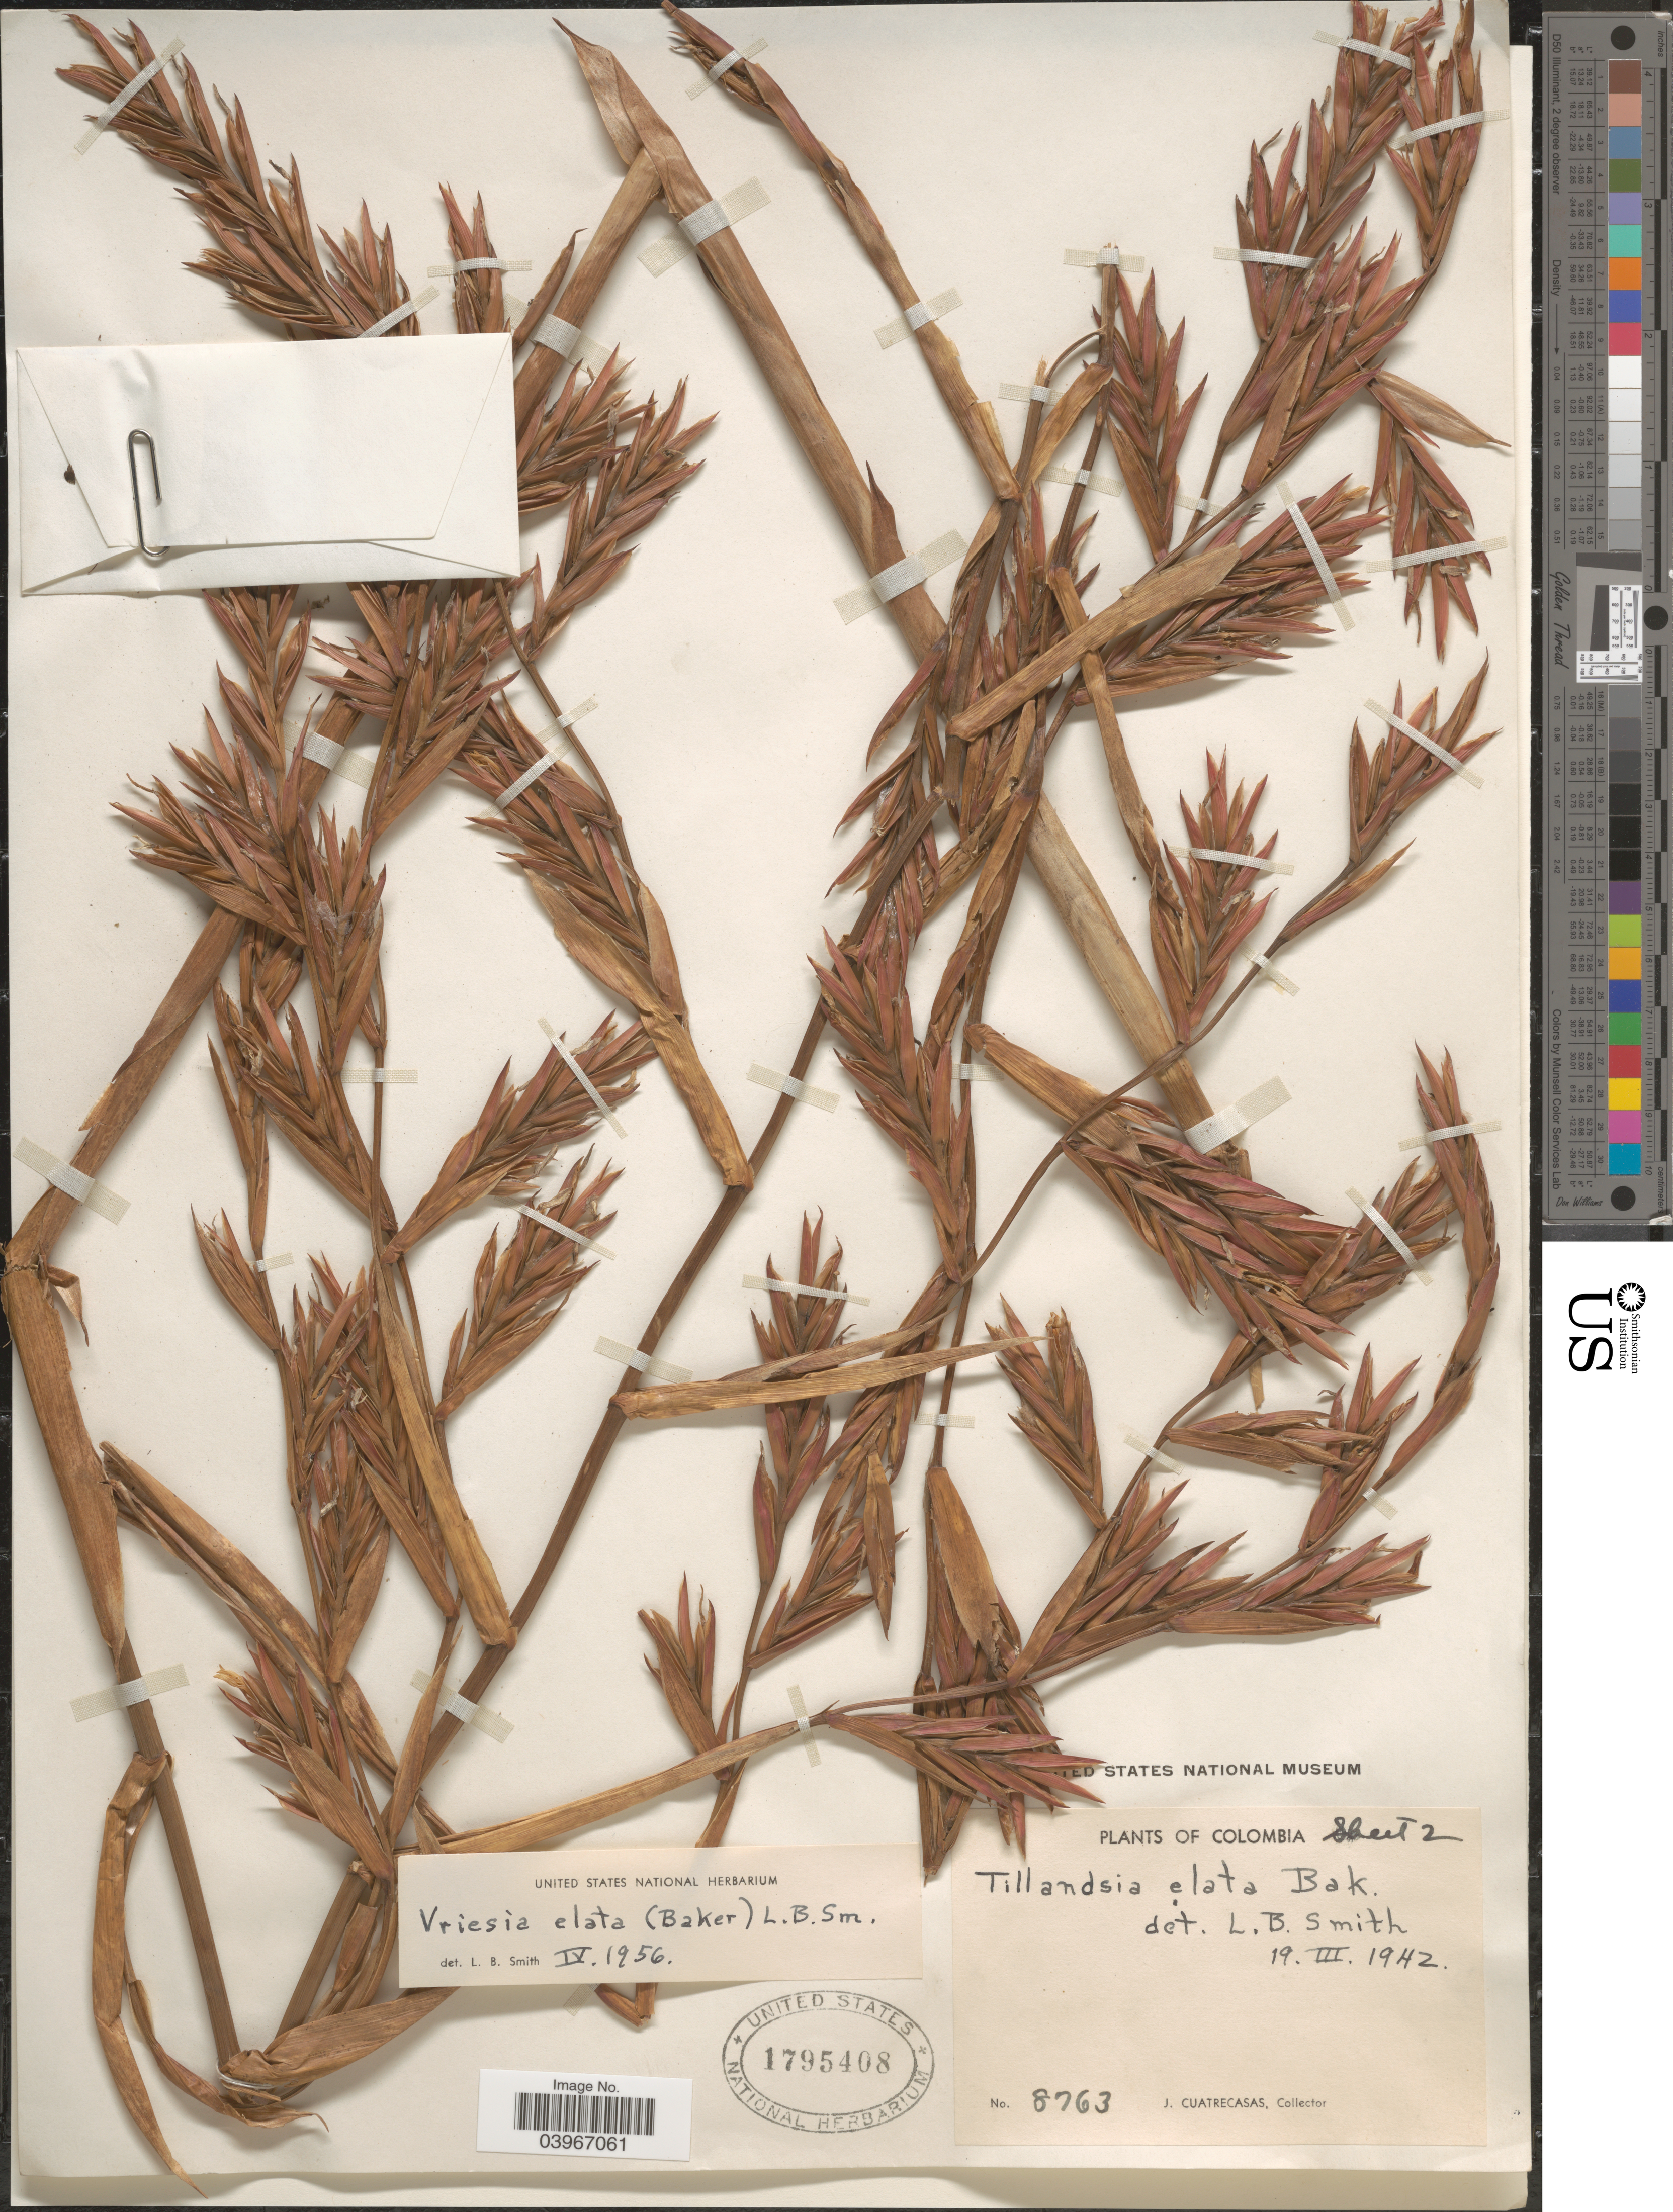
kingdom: Plantae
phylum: Tracheophyta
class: Liliopsida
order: Poales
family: Bromeliaceae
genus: Vriesea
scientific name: Vriesea elata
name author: (Baker) L.B. Sm.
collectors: J. Cuatrecasas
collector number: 8763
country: Colombia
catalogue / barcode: US 1795408